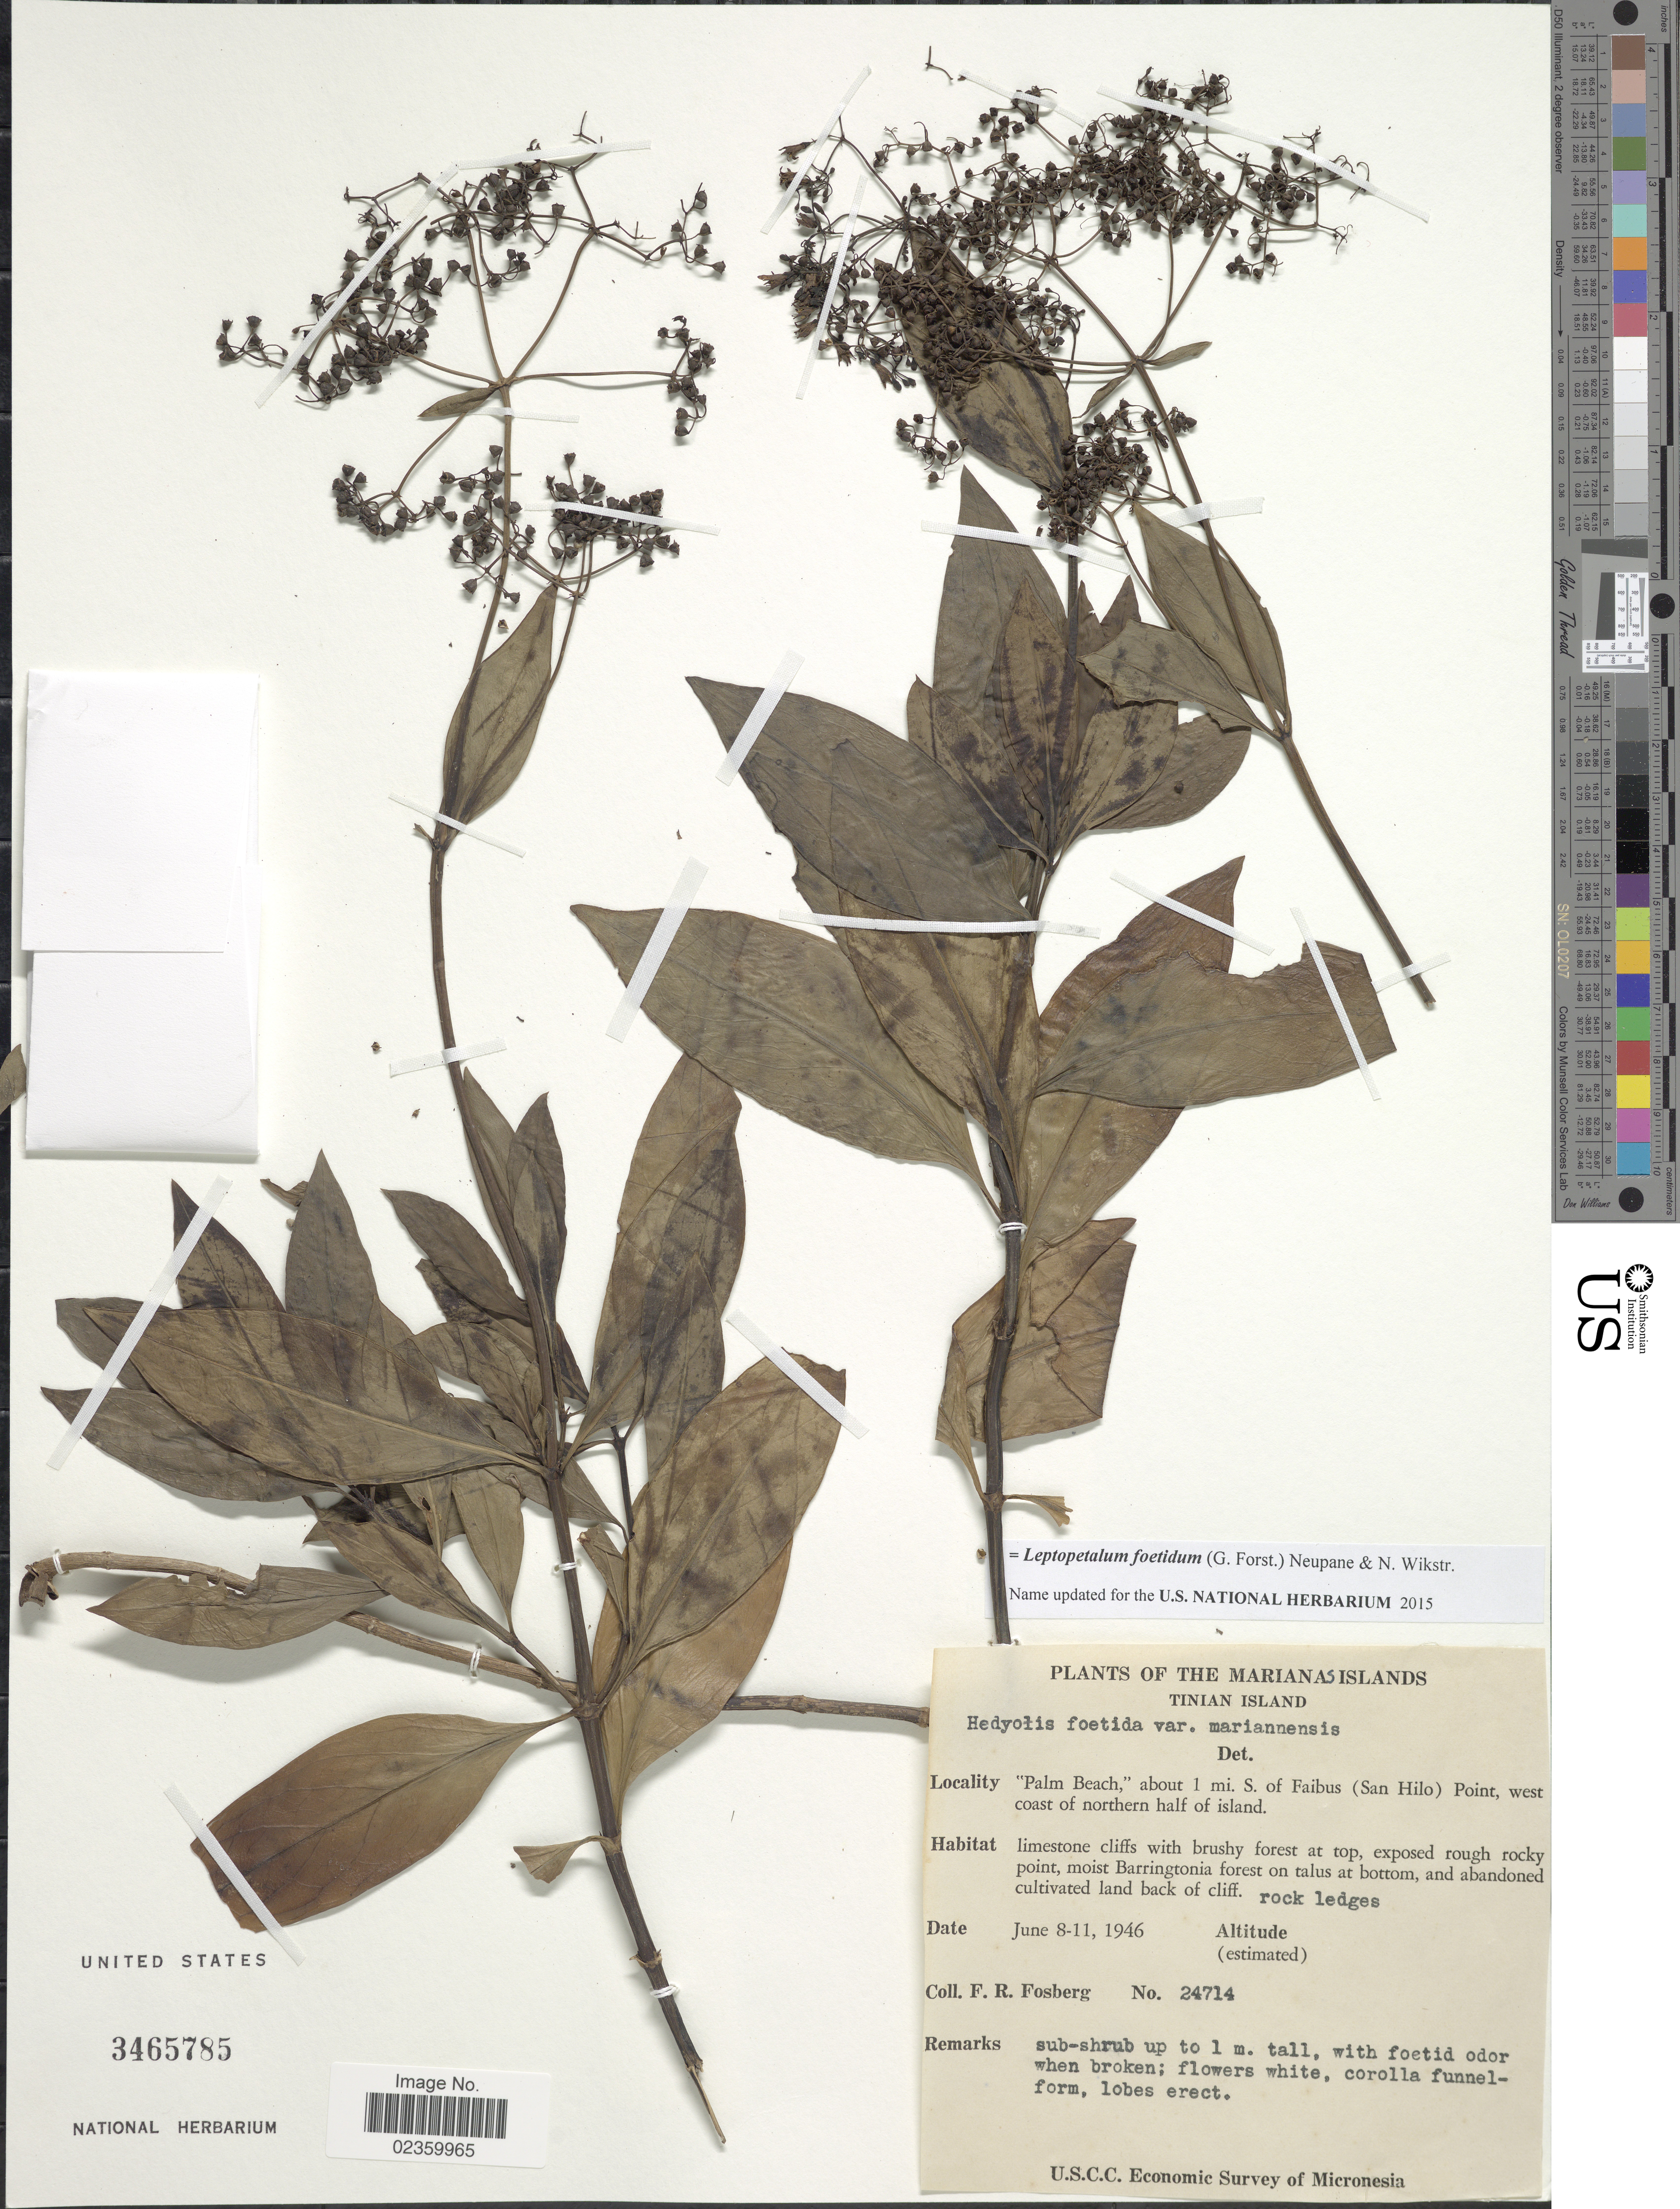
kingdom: Plantae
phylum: Tracheophyta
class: Magnoliopsida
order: Gentianales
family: Rubiaceae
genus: Leptopetalum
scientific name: Leptopetalum foetidum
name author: (G. Forst.) Neupane & N. Wikstr.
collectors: F. R. Fosberg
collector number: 24714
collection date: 1946-06-08/1946-06-11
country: Northern Mariana Islands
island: Tinian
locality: Tinian Island. "Palm Beach", about 1 mi. S of Faibus (san Hilo) Point, west coast of northern half of island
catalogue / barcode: US 3465785